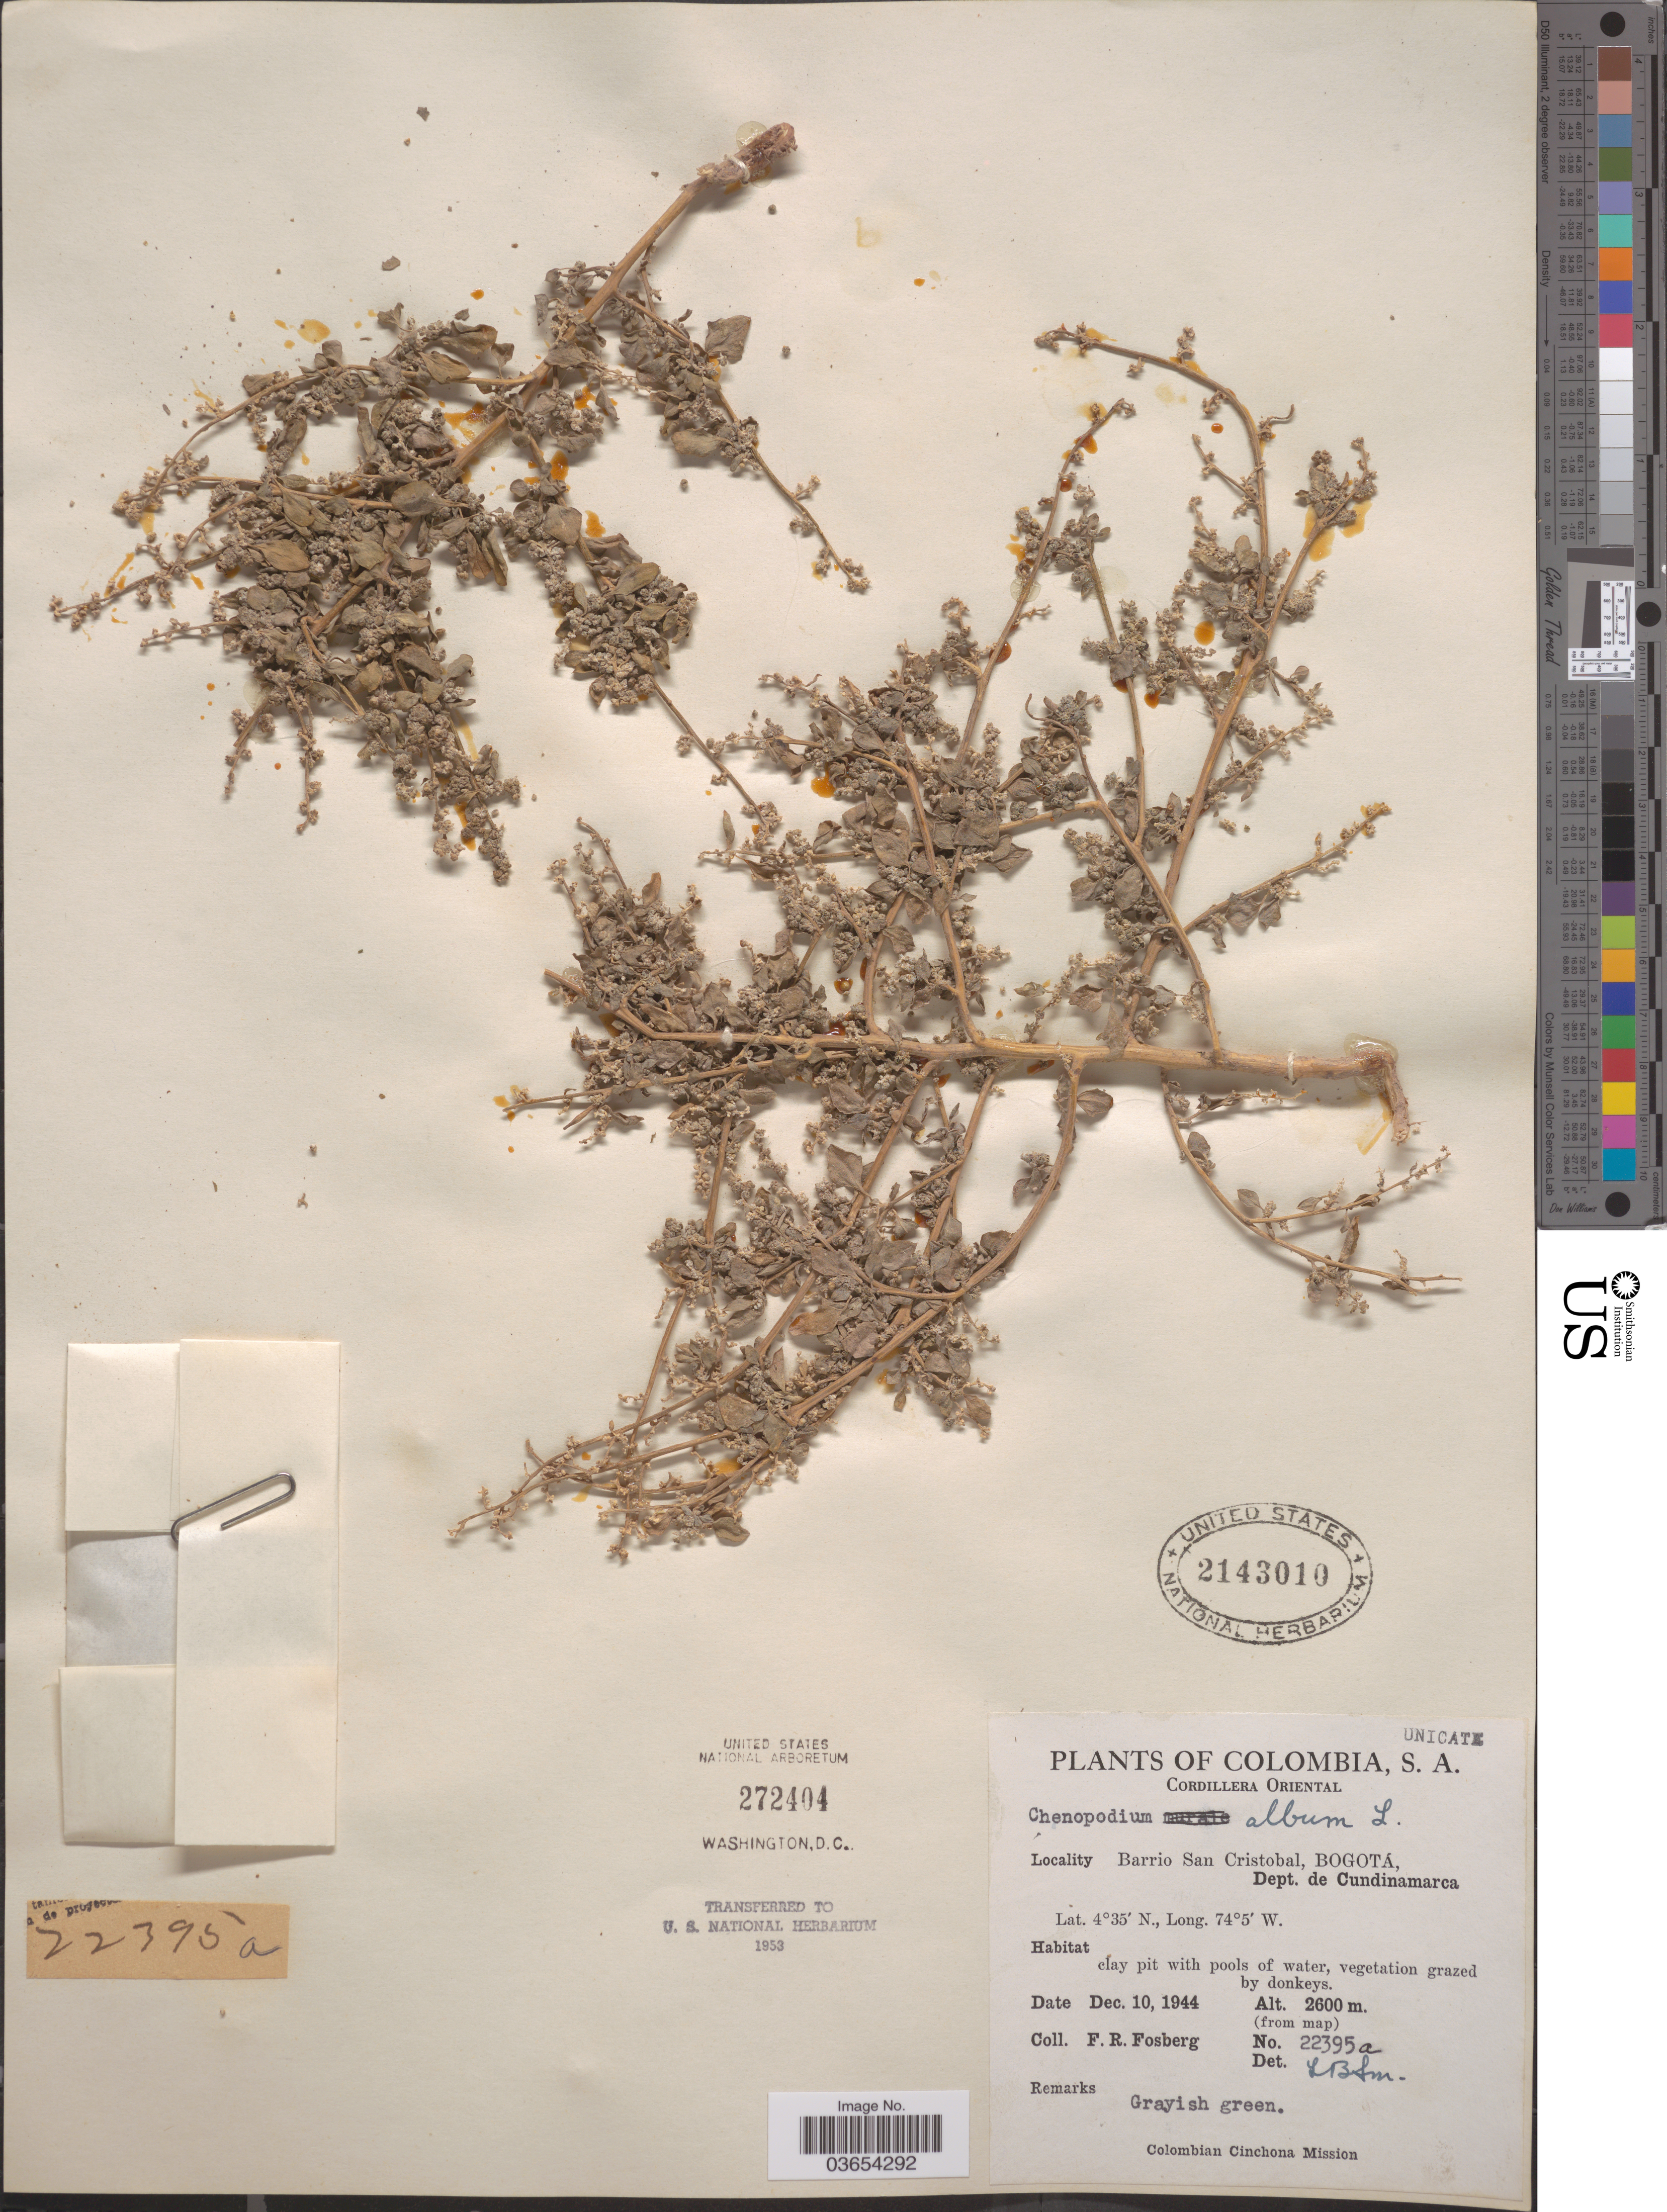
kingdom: Plantae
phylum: Tracheophyta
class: Magnoliopsida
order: Caryophyllales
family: Amaranthaceae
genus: Chenopodium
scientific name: Chenopodium album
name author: L.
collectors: F. R. Fosberg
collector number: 22395a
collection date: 1944-12-10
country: Colombia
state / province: Cundinamarca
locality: Cordillera Oriental. Barrio San Cristobal, Bogotá, Dept. de Cundinamarca.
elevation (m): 2600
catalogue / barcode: US 2143010